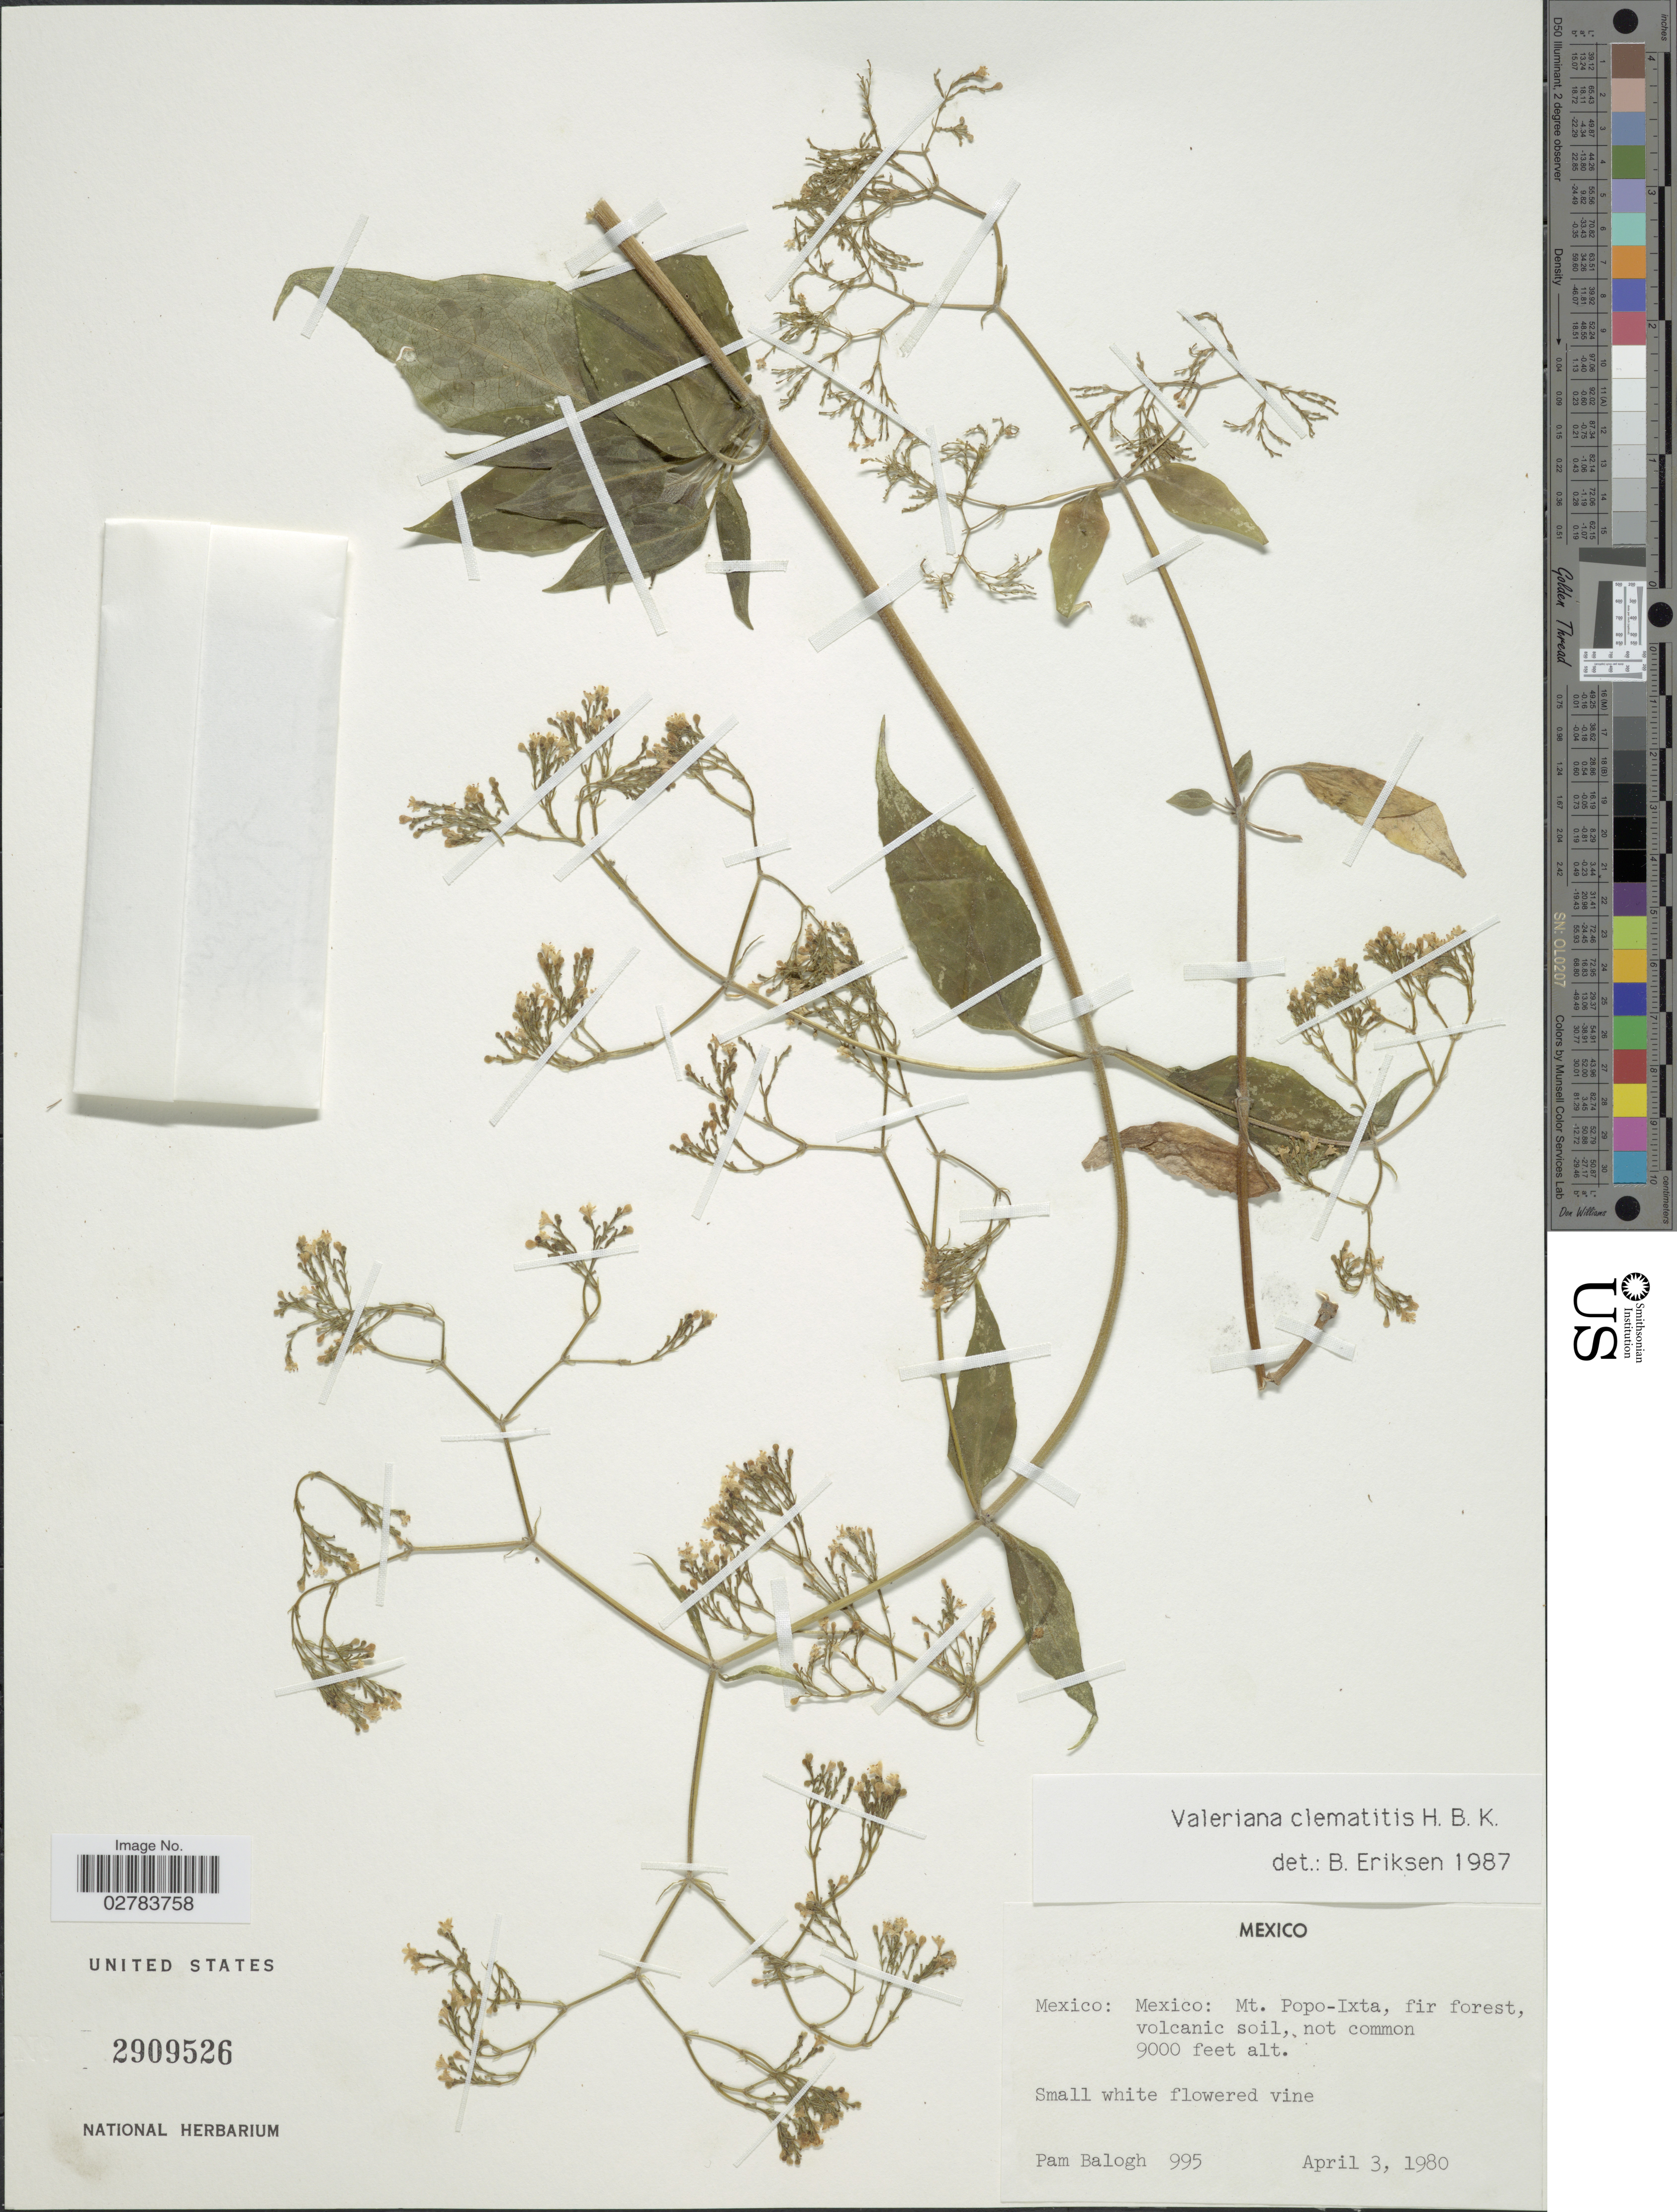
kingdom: Plantae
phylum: Tracheophyta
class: Magnoliopsida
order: Dipsacales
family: Caprifoliaceae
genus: Valeriana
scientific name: Valeriana clematitis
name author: Kunth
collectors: P. Balogh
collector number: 995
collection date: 1980-04-03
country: Mexico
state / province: México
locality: Mt. Popo-Ixta.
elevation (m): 2743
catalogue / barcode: US 2909526